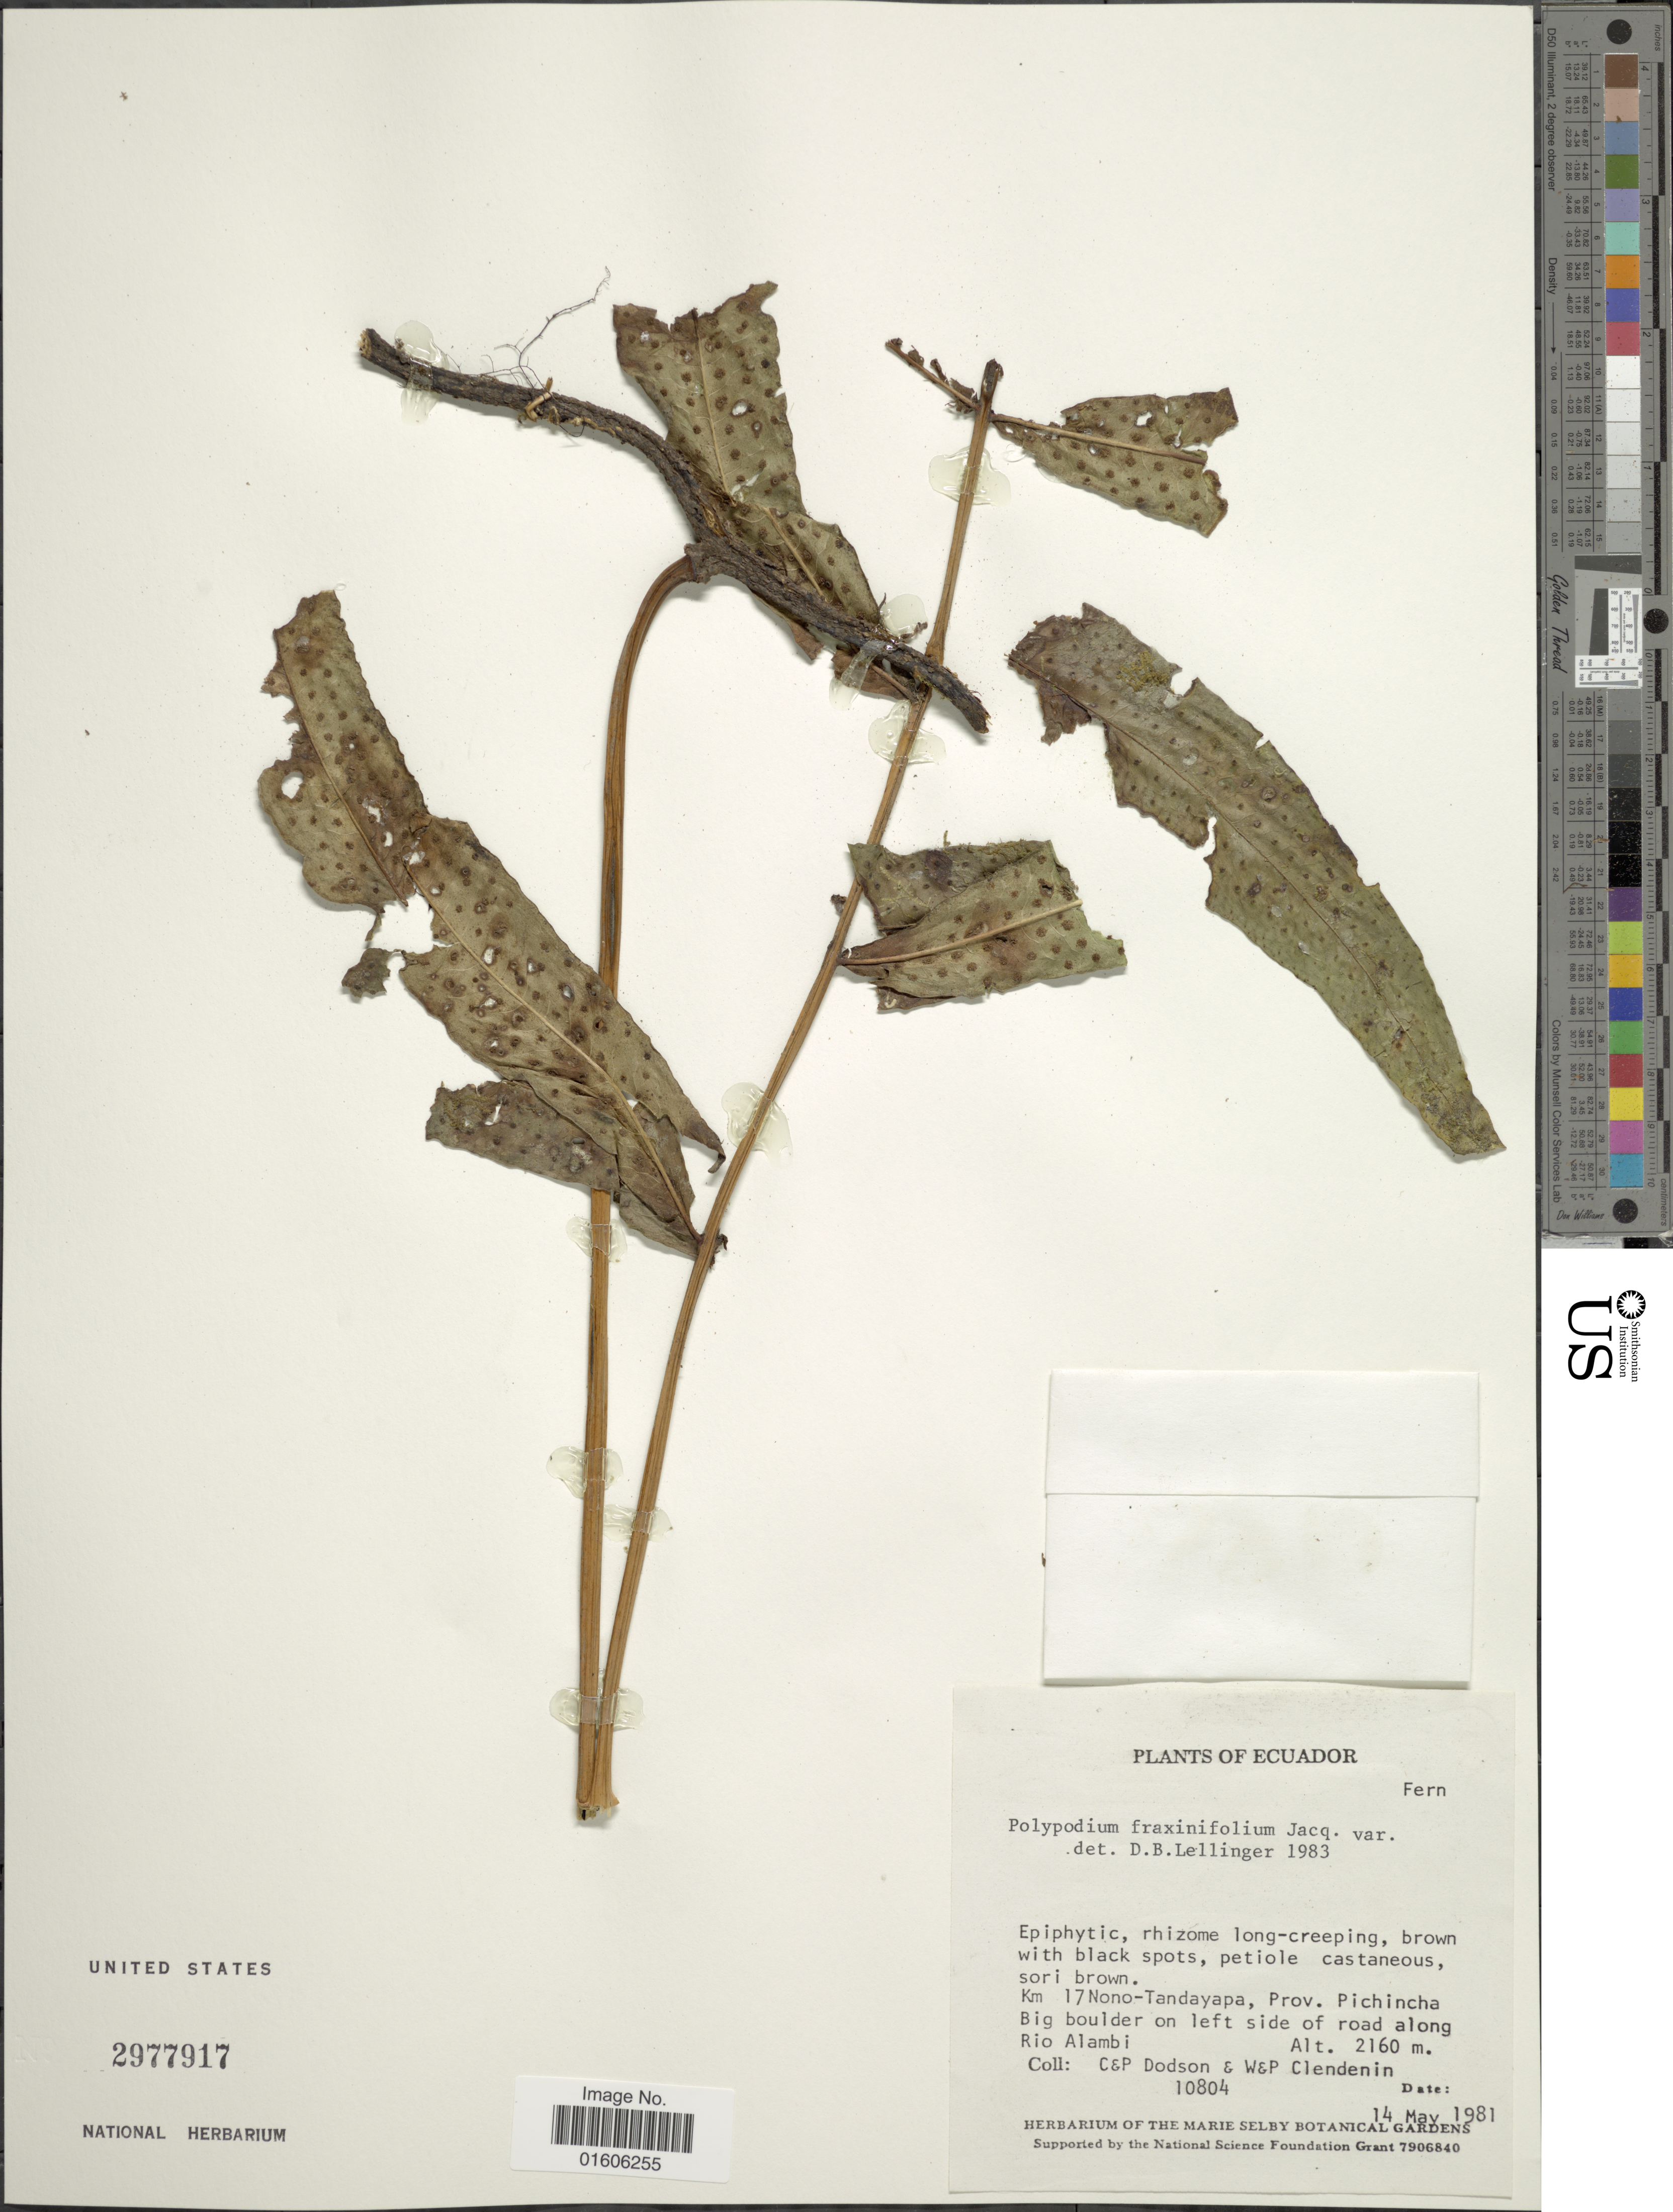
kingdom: Plantae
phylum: Tracheophyta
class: Polypodiopsida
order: Polypodiales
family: Polypodiaceae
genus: Serpocaulon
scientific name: Serpocaulon fraxinifolium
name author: (Jacq.) A.R. Sm.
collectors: C. Dodson, P. M. Dodson, W. Clendenin & P. Clendenin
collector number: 10804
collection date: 1981-05-14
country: Ecuador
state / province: Pichincha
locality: Km 17 Nono-Tandayapa, Prov. Pichincha. Big boulder on left side of road along Rio Alambi.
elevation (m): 2160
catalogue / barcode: US 2977917